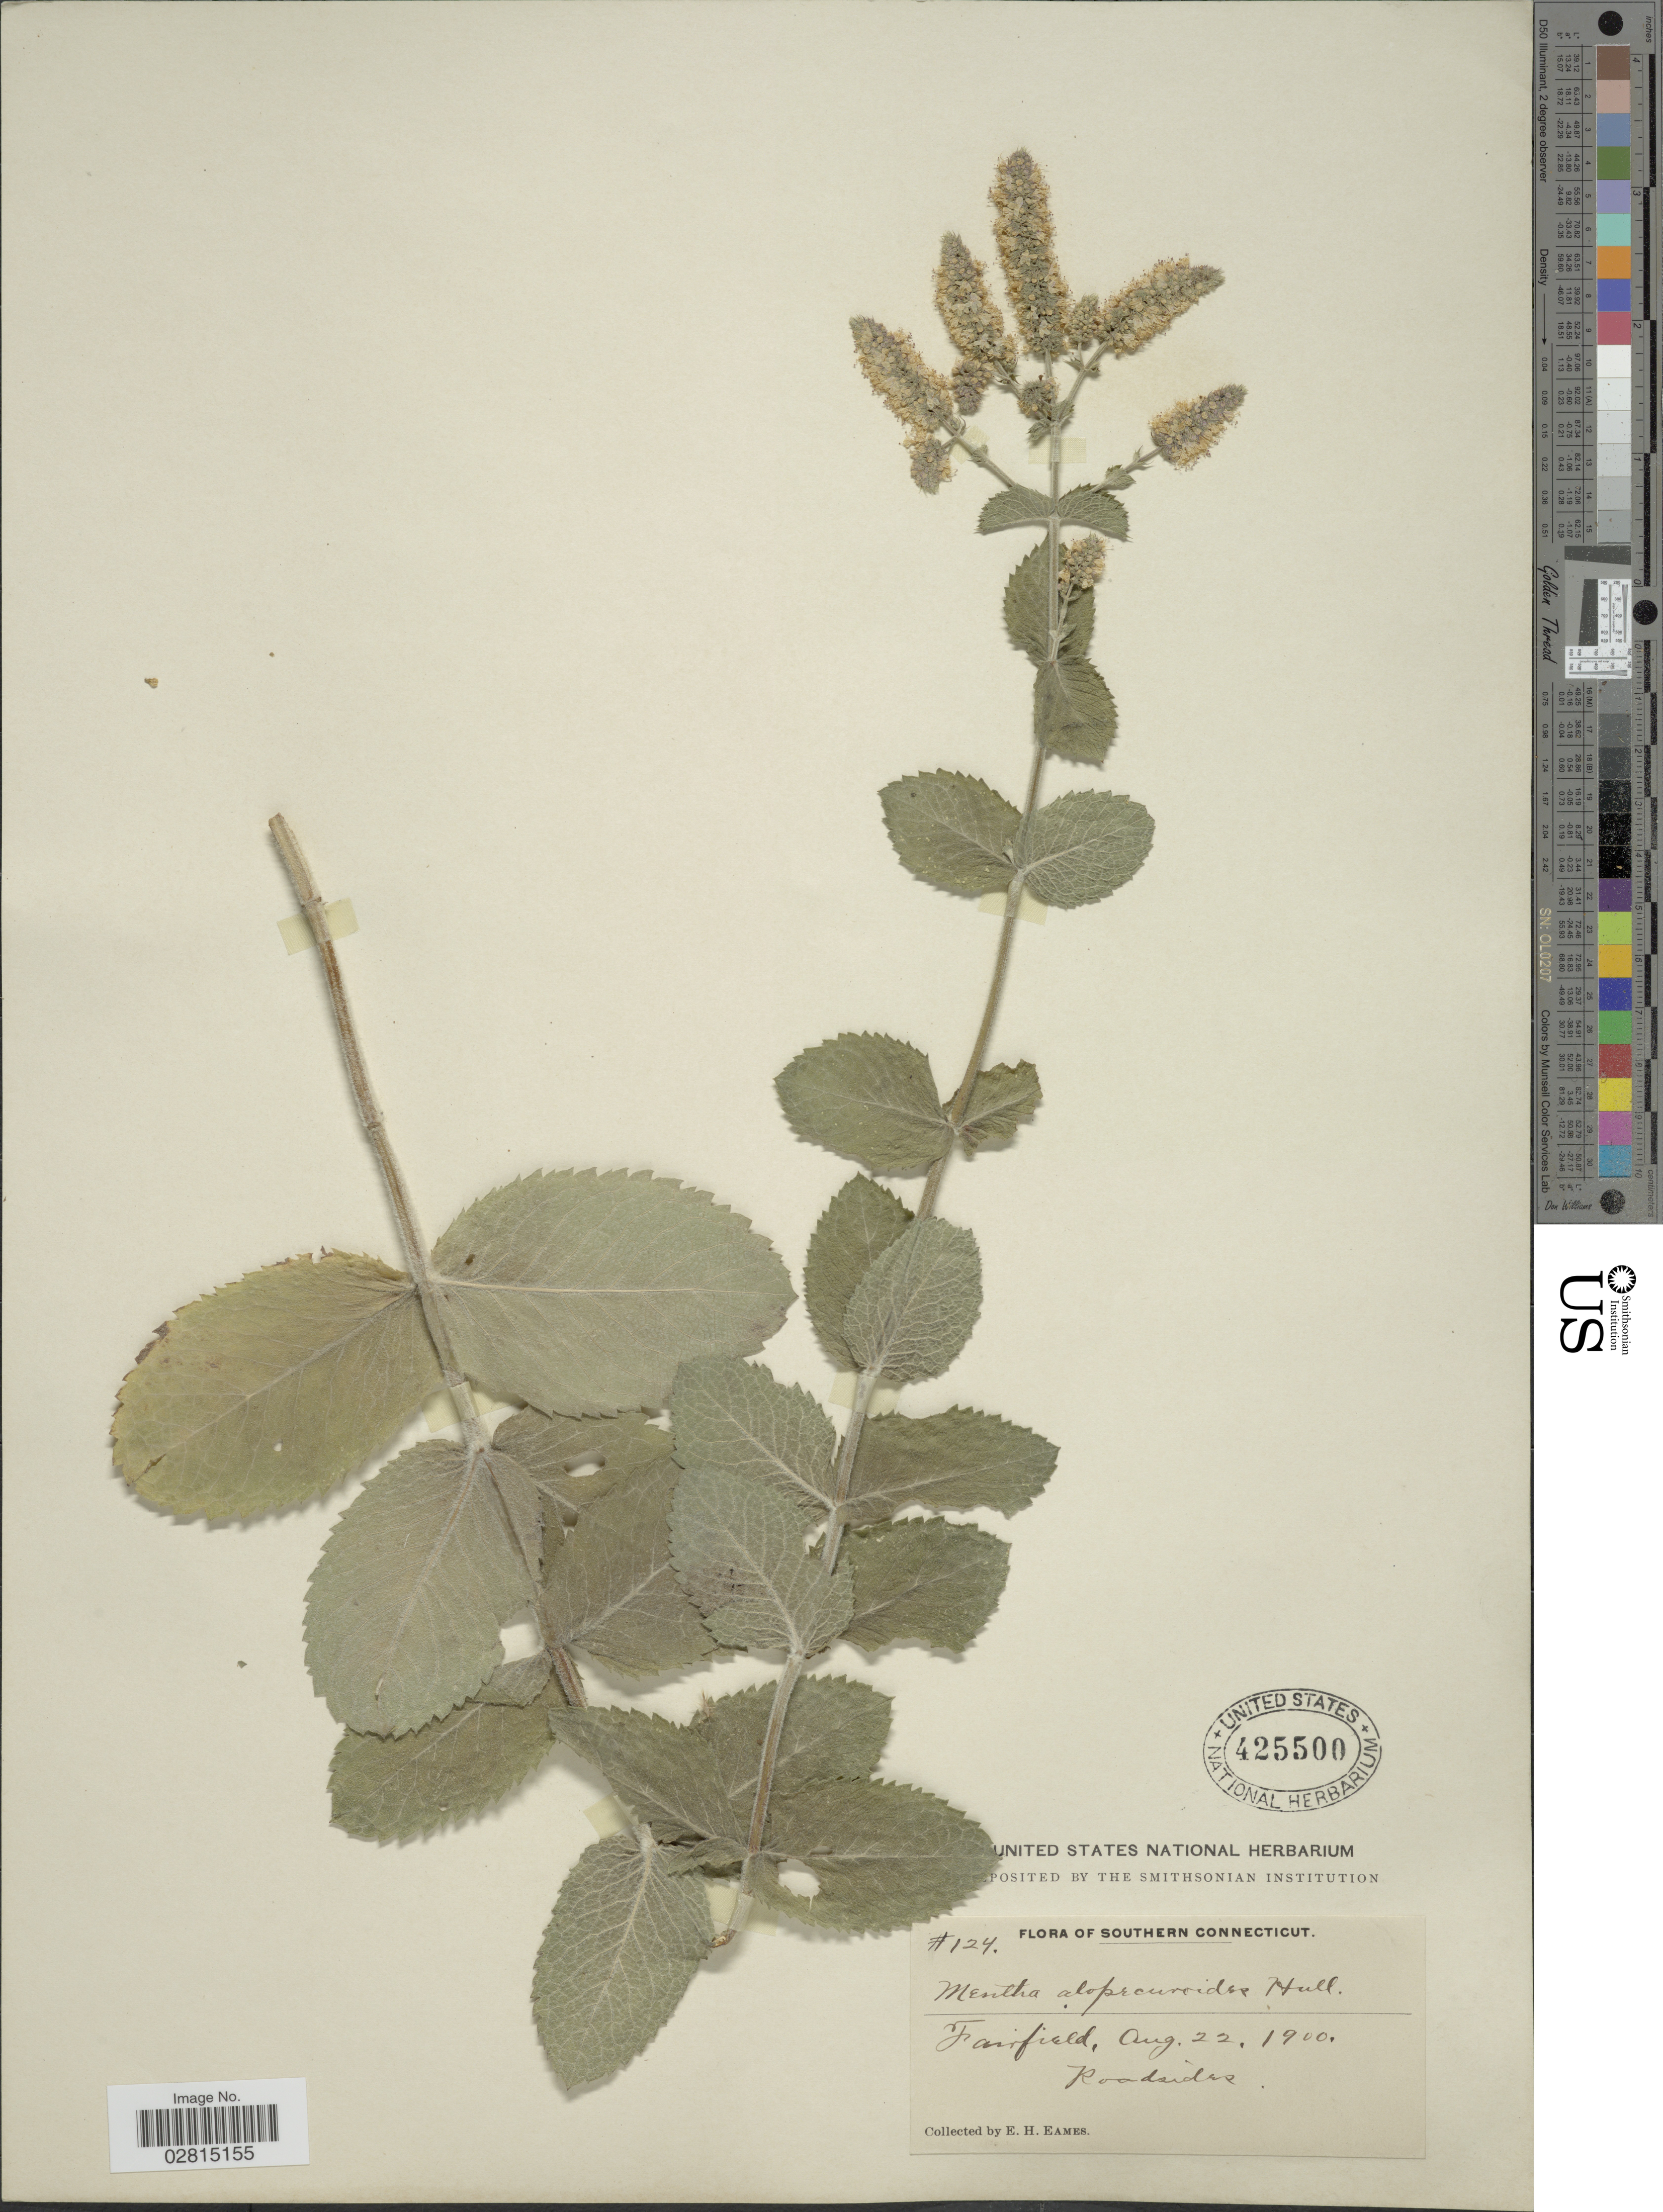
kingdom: Plantae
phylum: Tracheophyta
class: Magnoliopsida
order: Lamiales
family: Lamiaceae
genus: Mentha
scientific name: Mentha alopecuroides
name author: Hull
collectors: E. H. Eames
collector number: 124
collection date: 1900-08-22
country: United States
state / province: Connecticut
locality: Southern Connecticut, Fairfield.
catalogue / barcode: US 425500